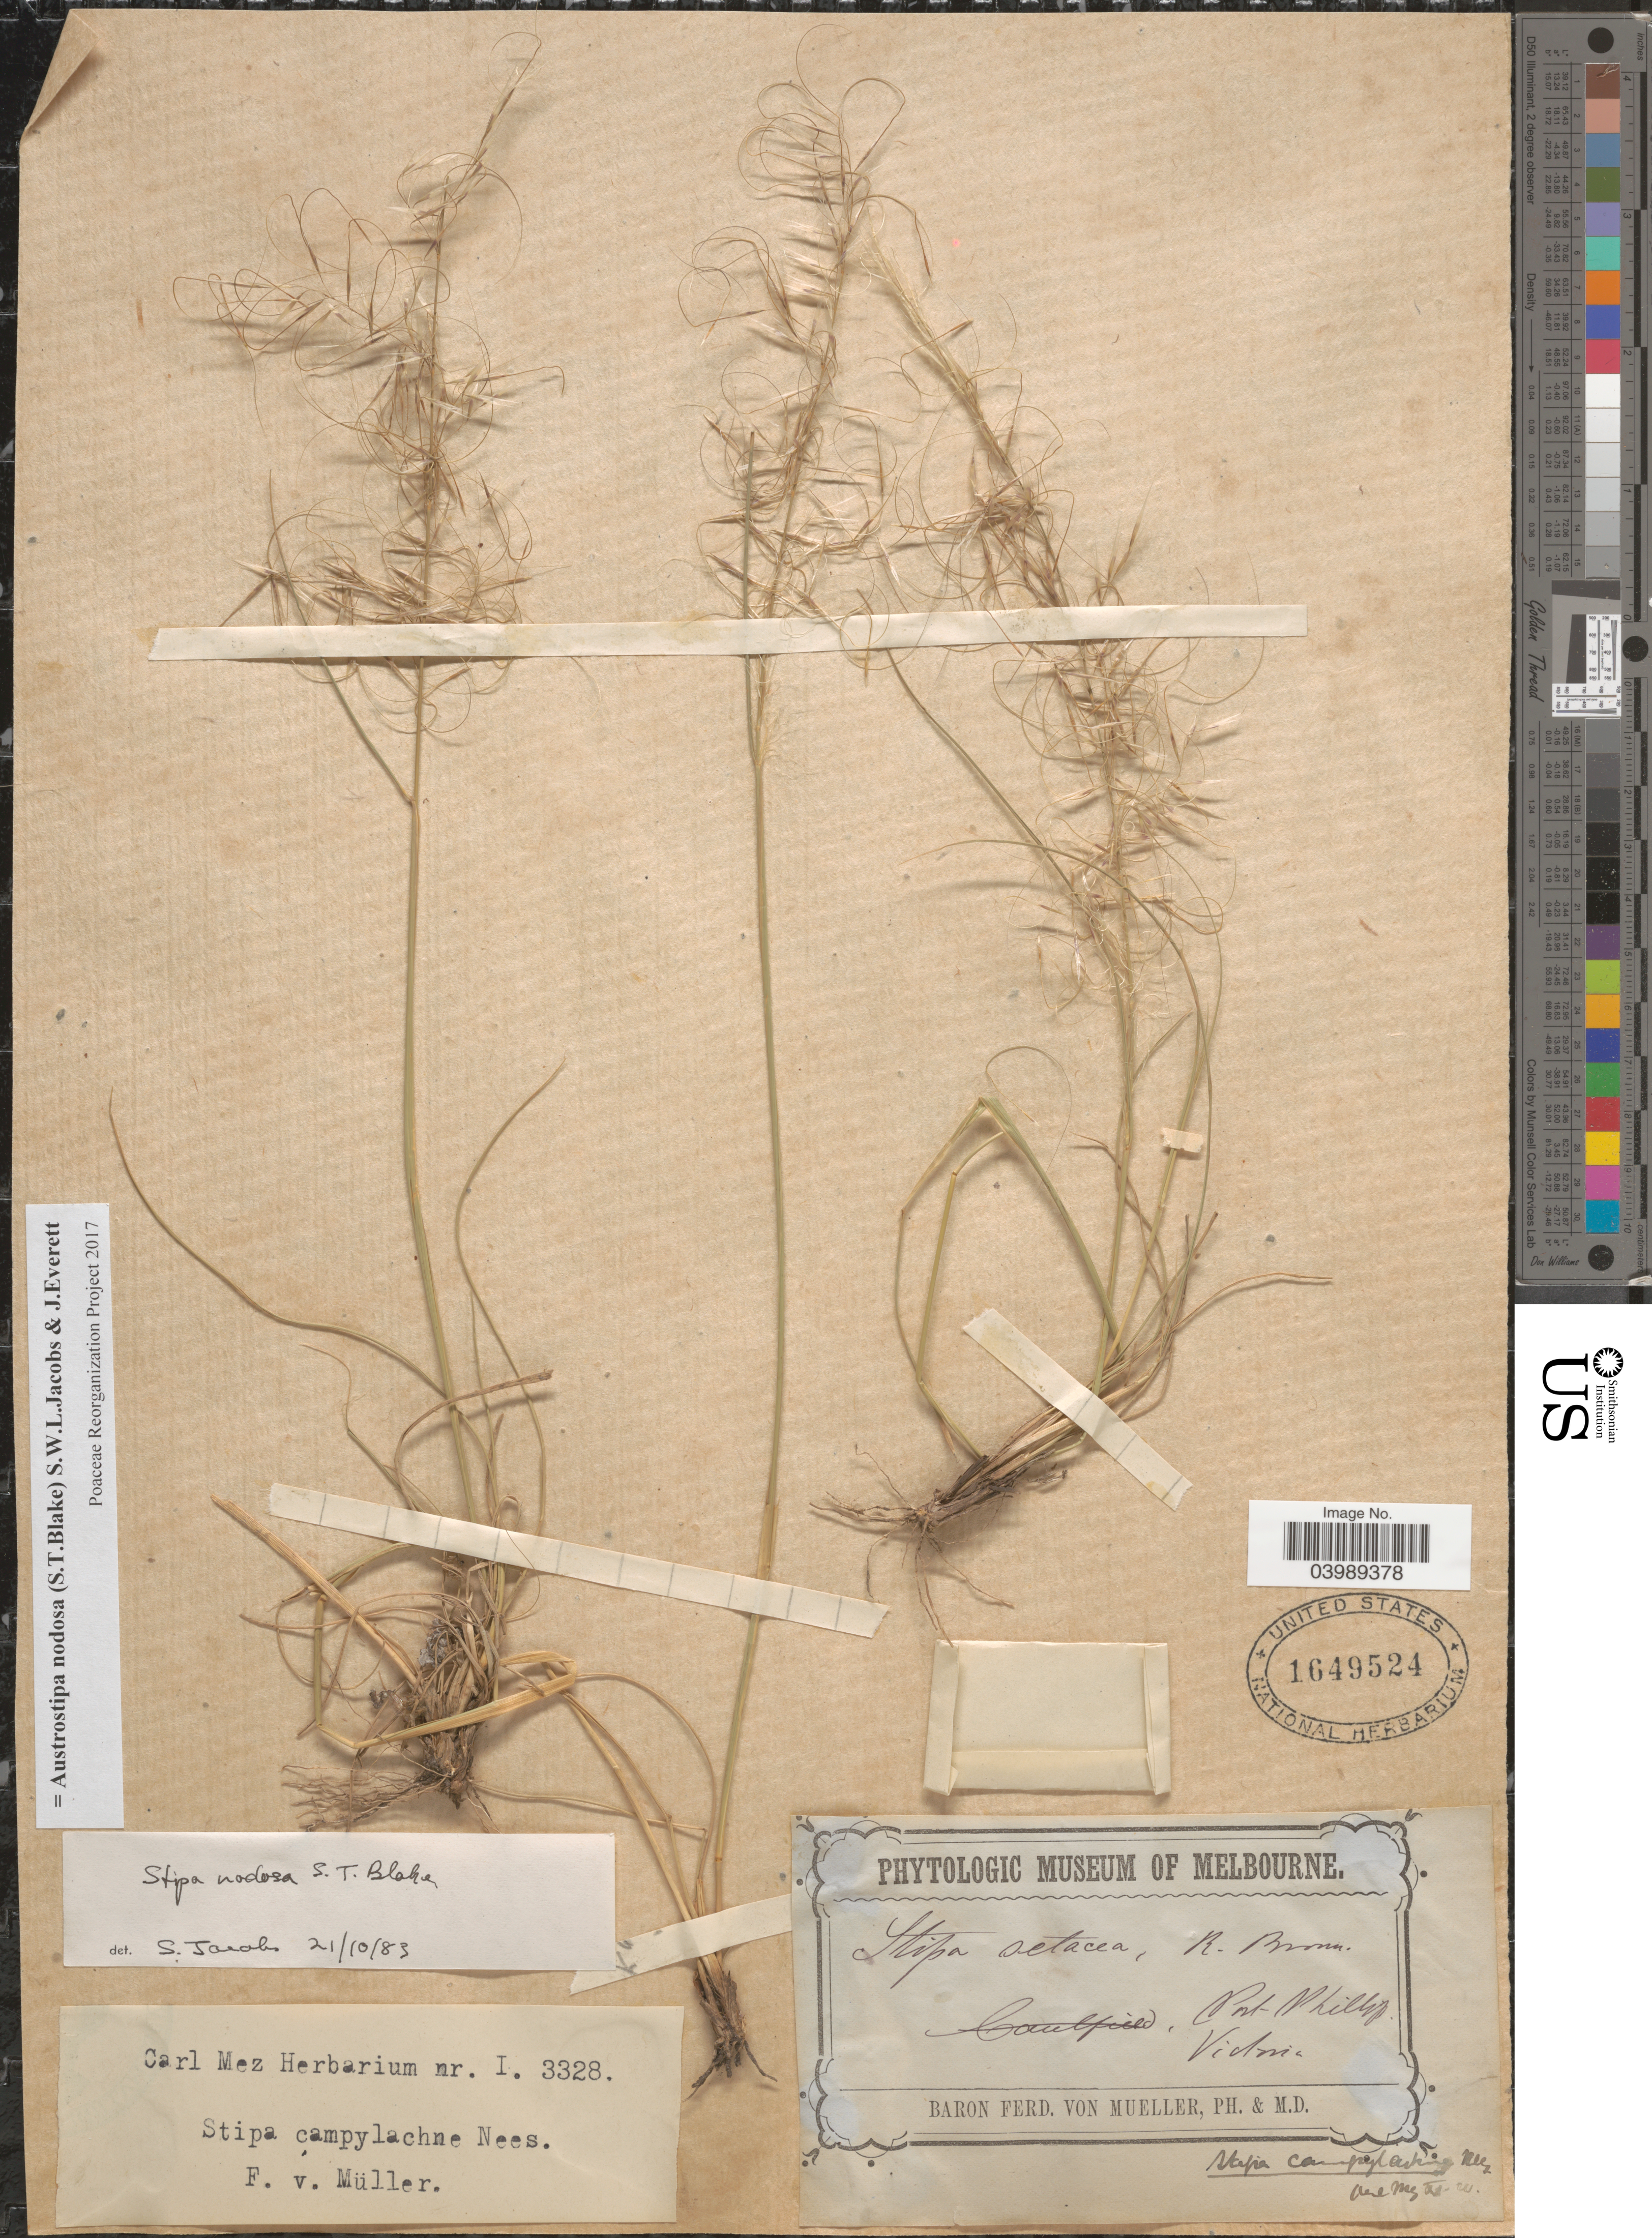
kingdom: Plantae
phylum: Tracheophyta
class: Liliopsida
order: Poales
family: Poaceae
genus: Austrostipa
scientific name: Austrostipa nodosa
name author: (S.T. Blake) S.W.L. Jacobs & J. Everett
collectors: F. Mueller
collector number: I.3328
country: Australia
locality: Port Philip. Victoria.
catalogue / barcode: US 1649524